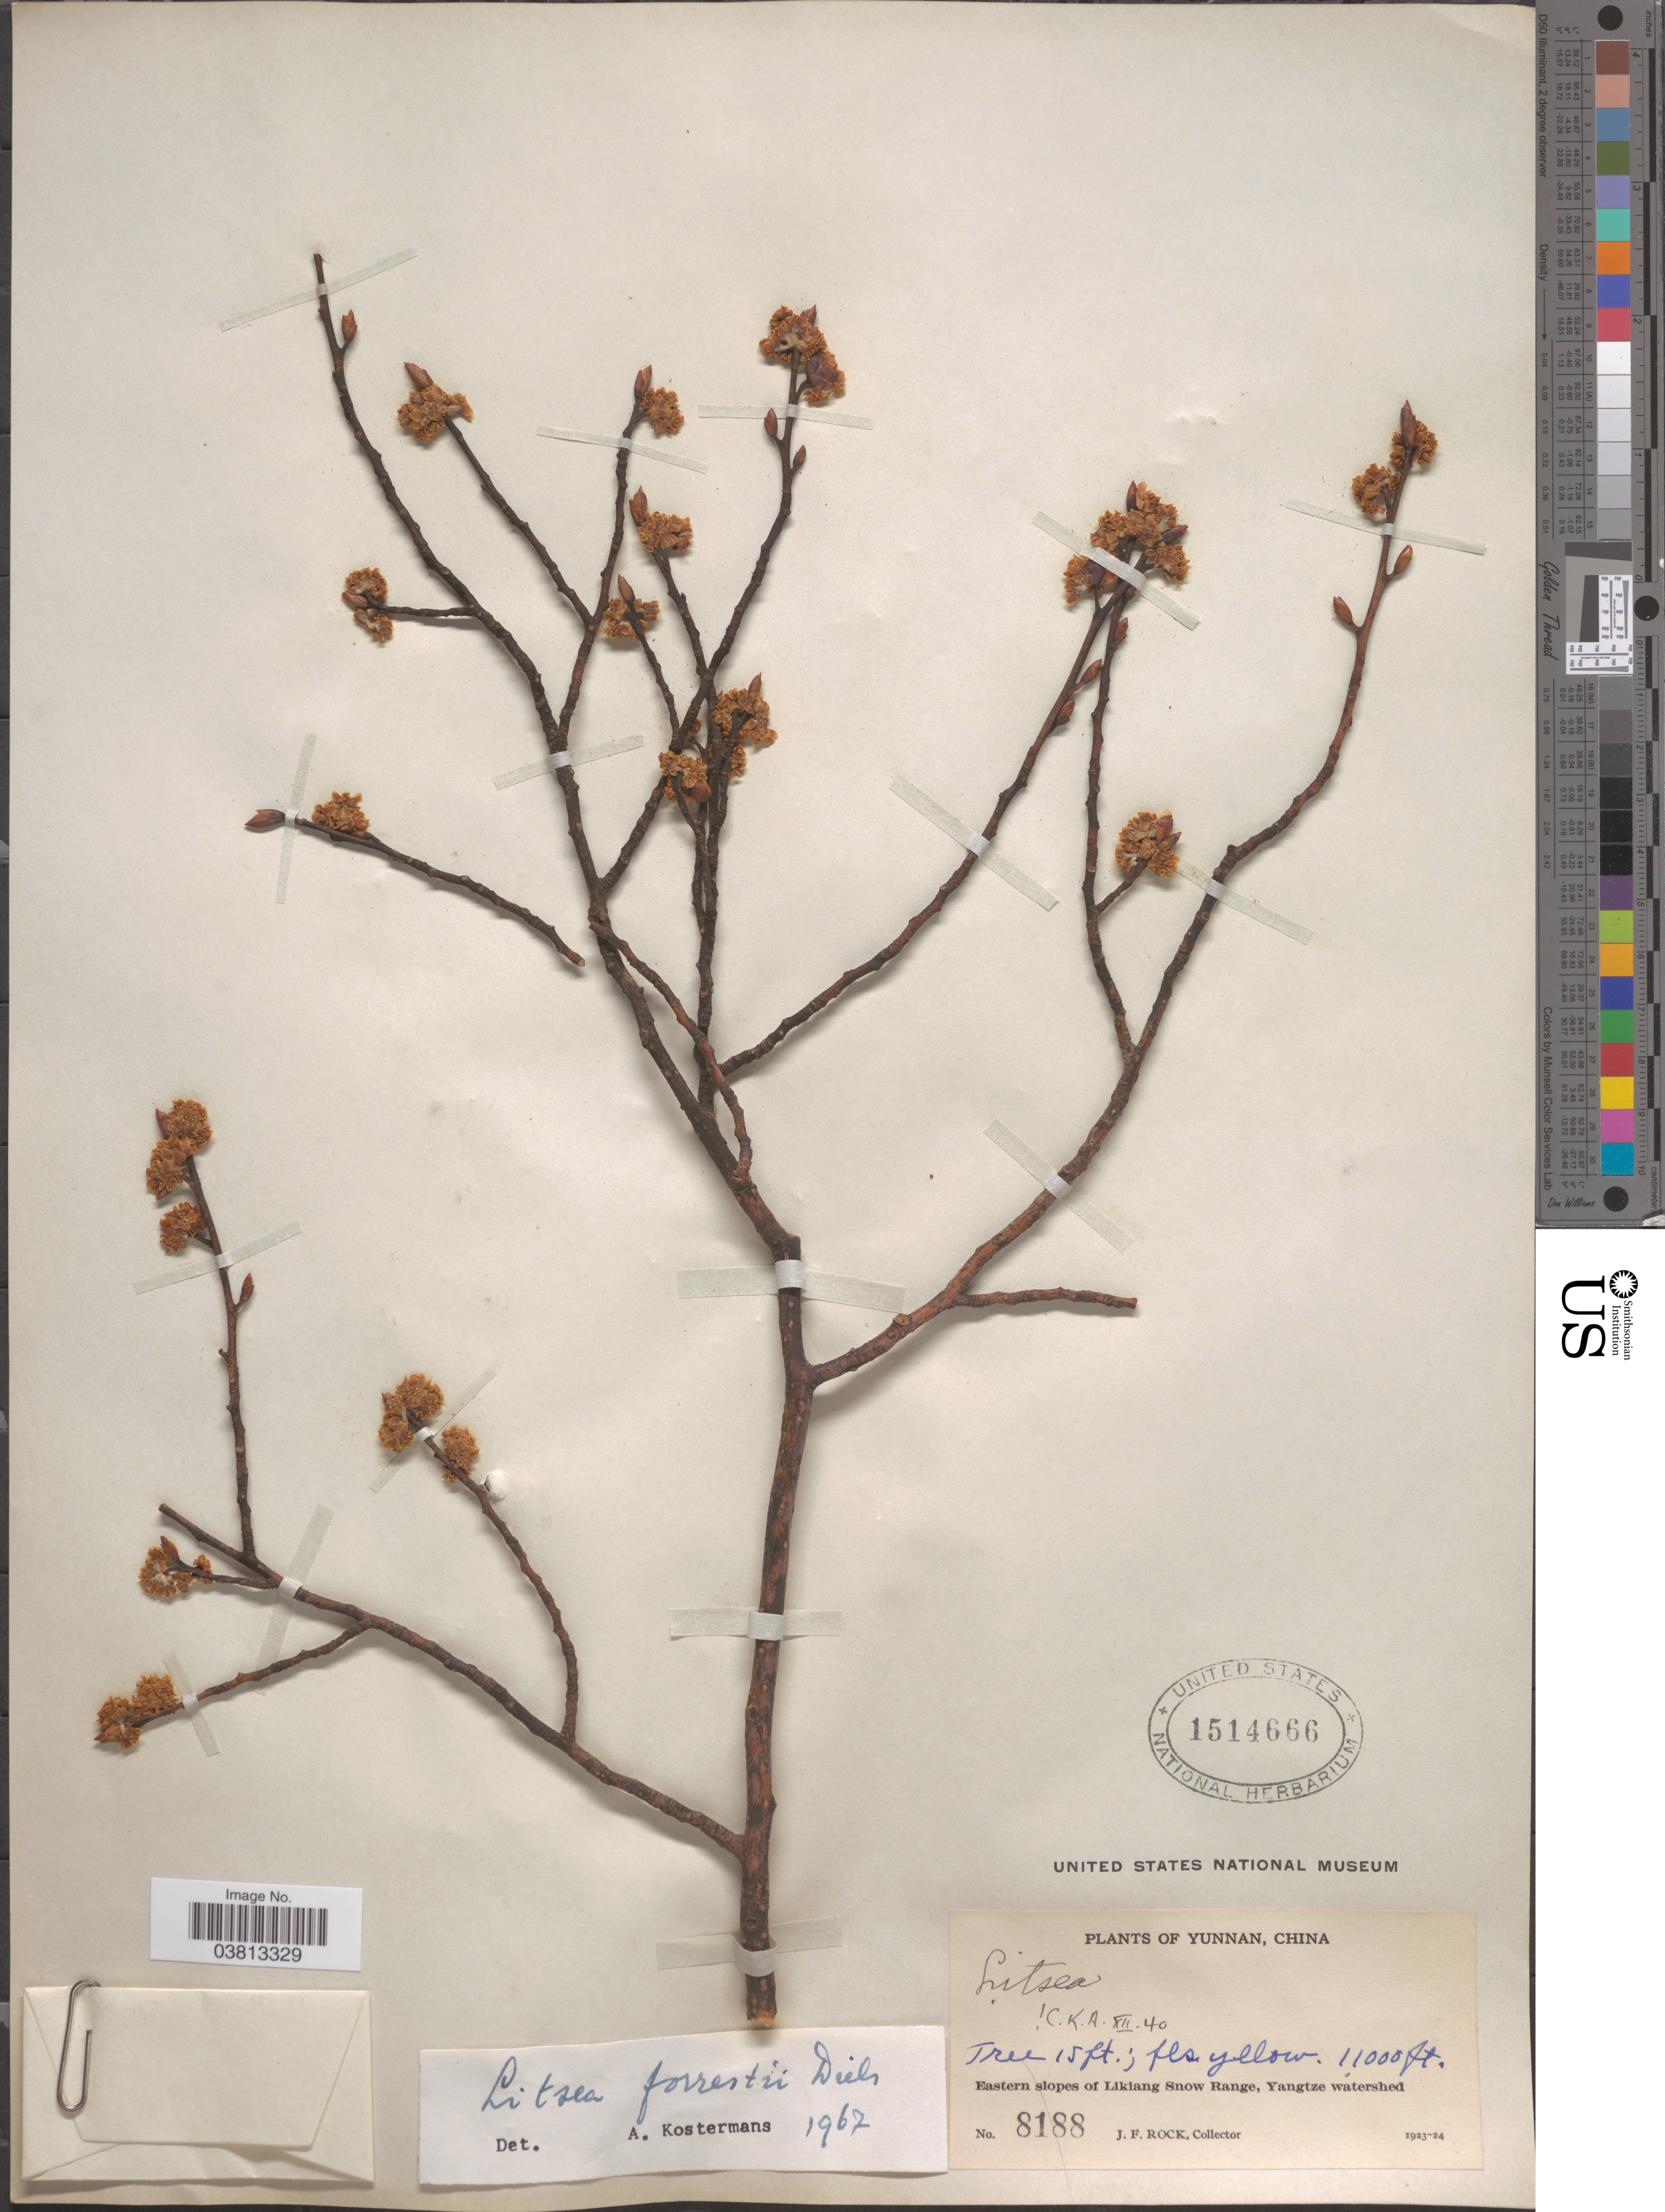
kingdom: Plantae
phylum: Tracheophyta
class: Magnoliopsida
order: Laurales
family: Lauraceae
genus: Litsea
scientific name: Litsea forrestii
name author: Diels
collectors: J. Rock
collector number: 8188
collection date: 1923/1924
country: China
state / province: Yunnan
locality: Eastern slopes of Likiang Snow Range, Yangtze watershed.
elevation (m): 3353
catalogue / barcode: US 1514666